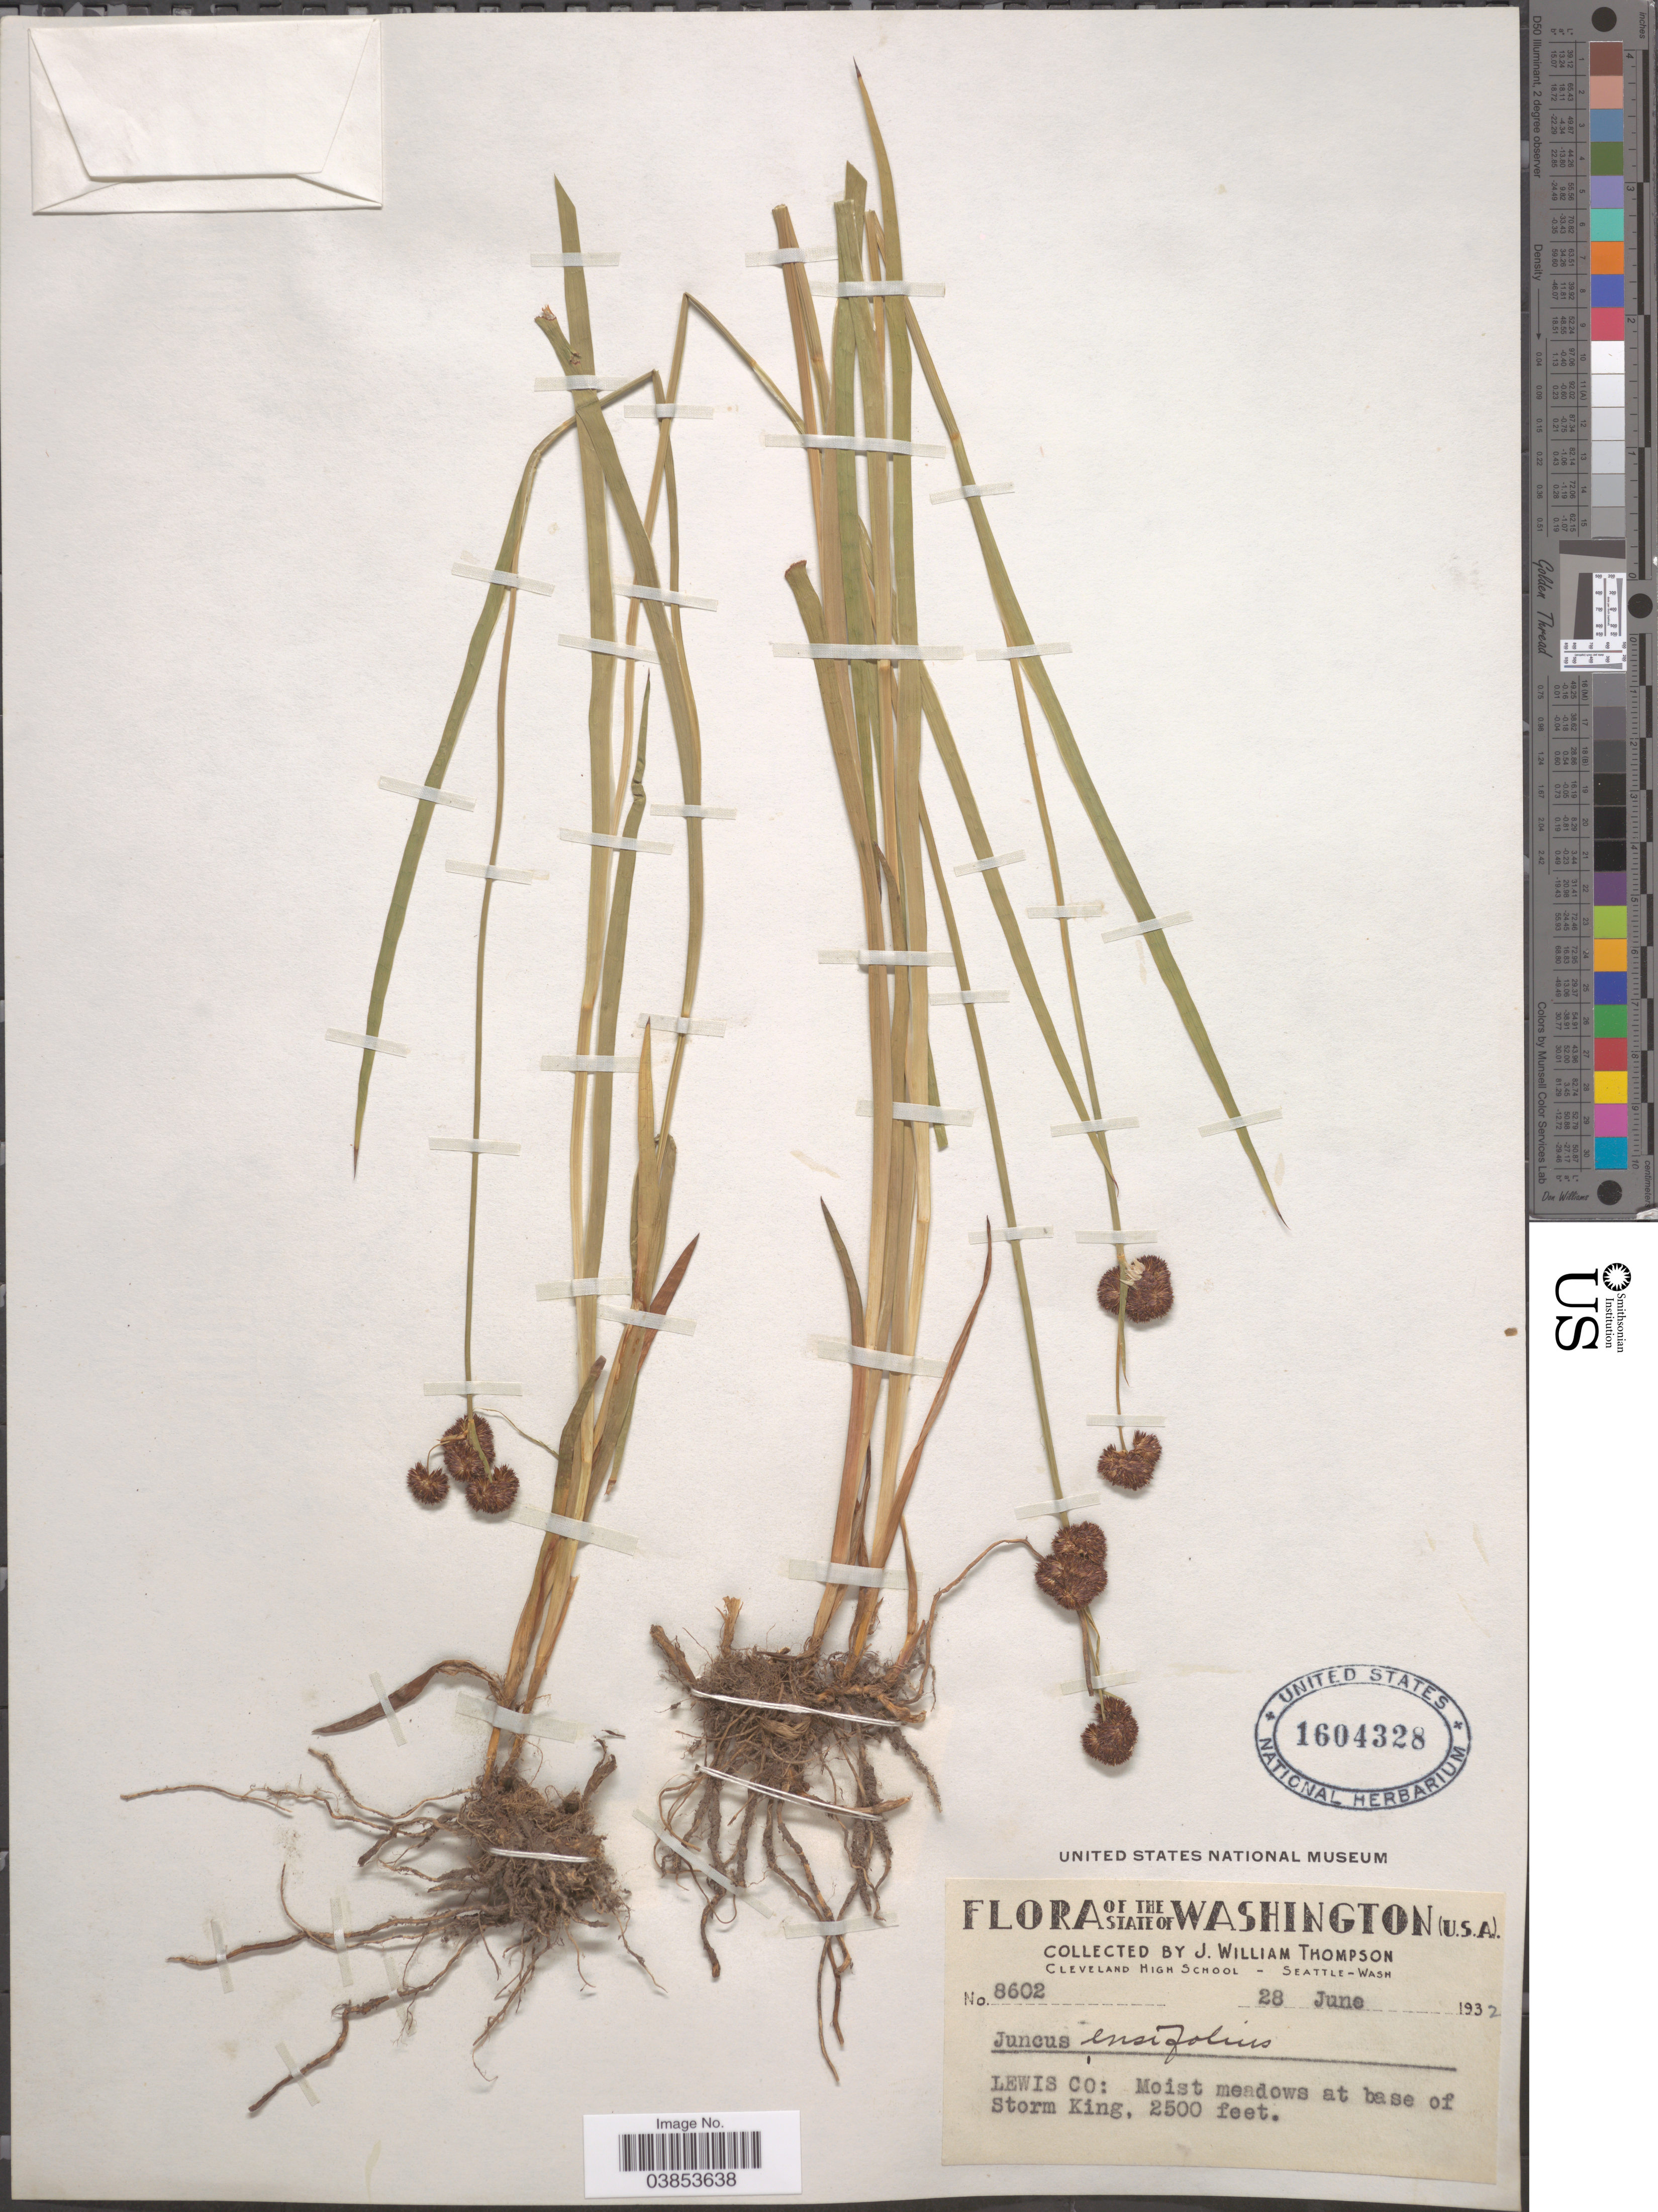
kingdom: Plantae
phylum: Tracheophyta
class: Liliopsida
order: Poales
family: Juncaceae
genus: Juncus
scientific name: Juncus ensifolius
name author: Wikstr.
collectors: J. W. Thompson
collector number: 8602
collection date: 1932-06-28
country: United States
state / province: Washington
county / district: Lewis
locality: Lewis Co: at base of Storm King.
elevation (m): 762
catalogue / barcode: US 1604328